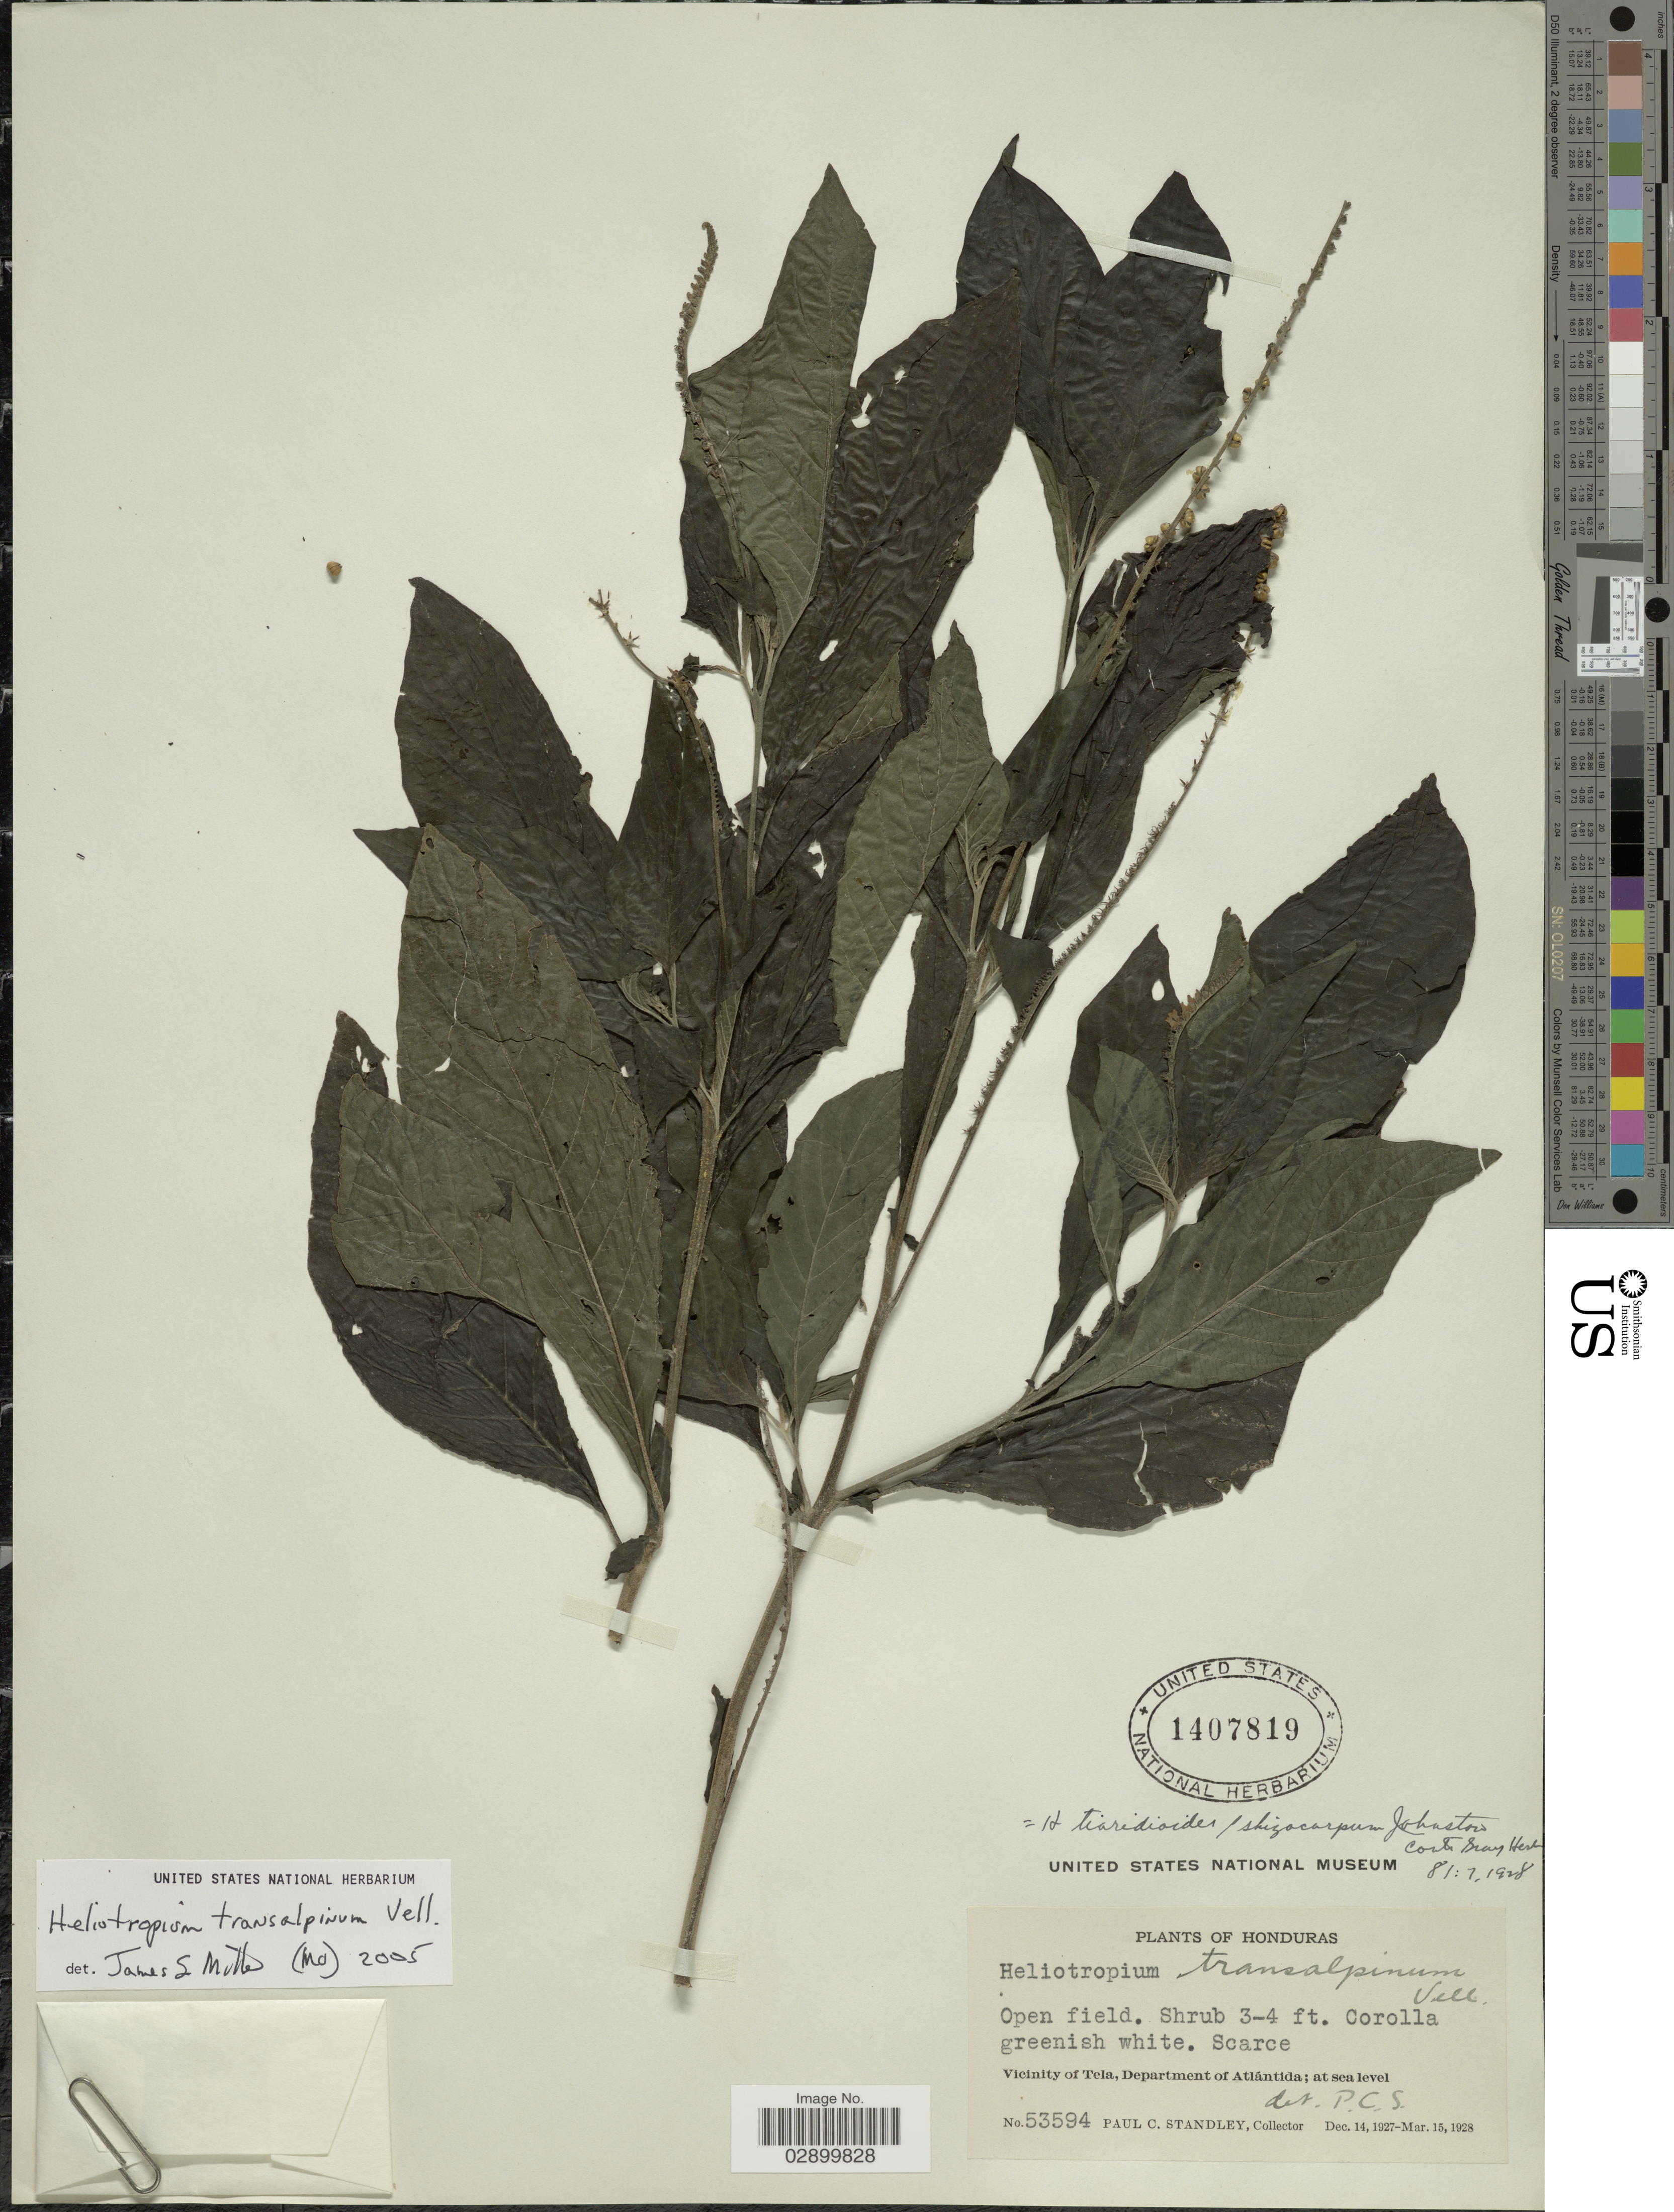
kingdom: Plantae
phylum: Tracheophyta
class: Magnoliopsida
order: Boraginales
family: Heliotropiaceae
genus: Heliotropium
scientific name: Heliotropium transalpinum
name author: Vell.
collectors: P. C. Standley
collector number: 53594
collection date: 1927-12-14/1928-03-15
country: Honduras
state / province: Atlántida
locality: Vicinity of Tela, Department of Atlántida.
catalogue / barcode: US 1407819